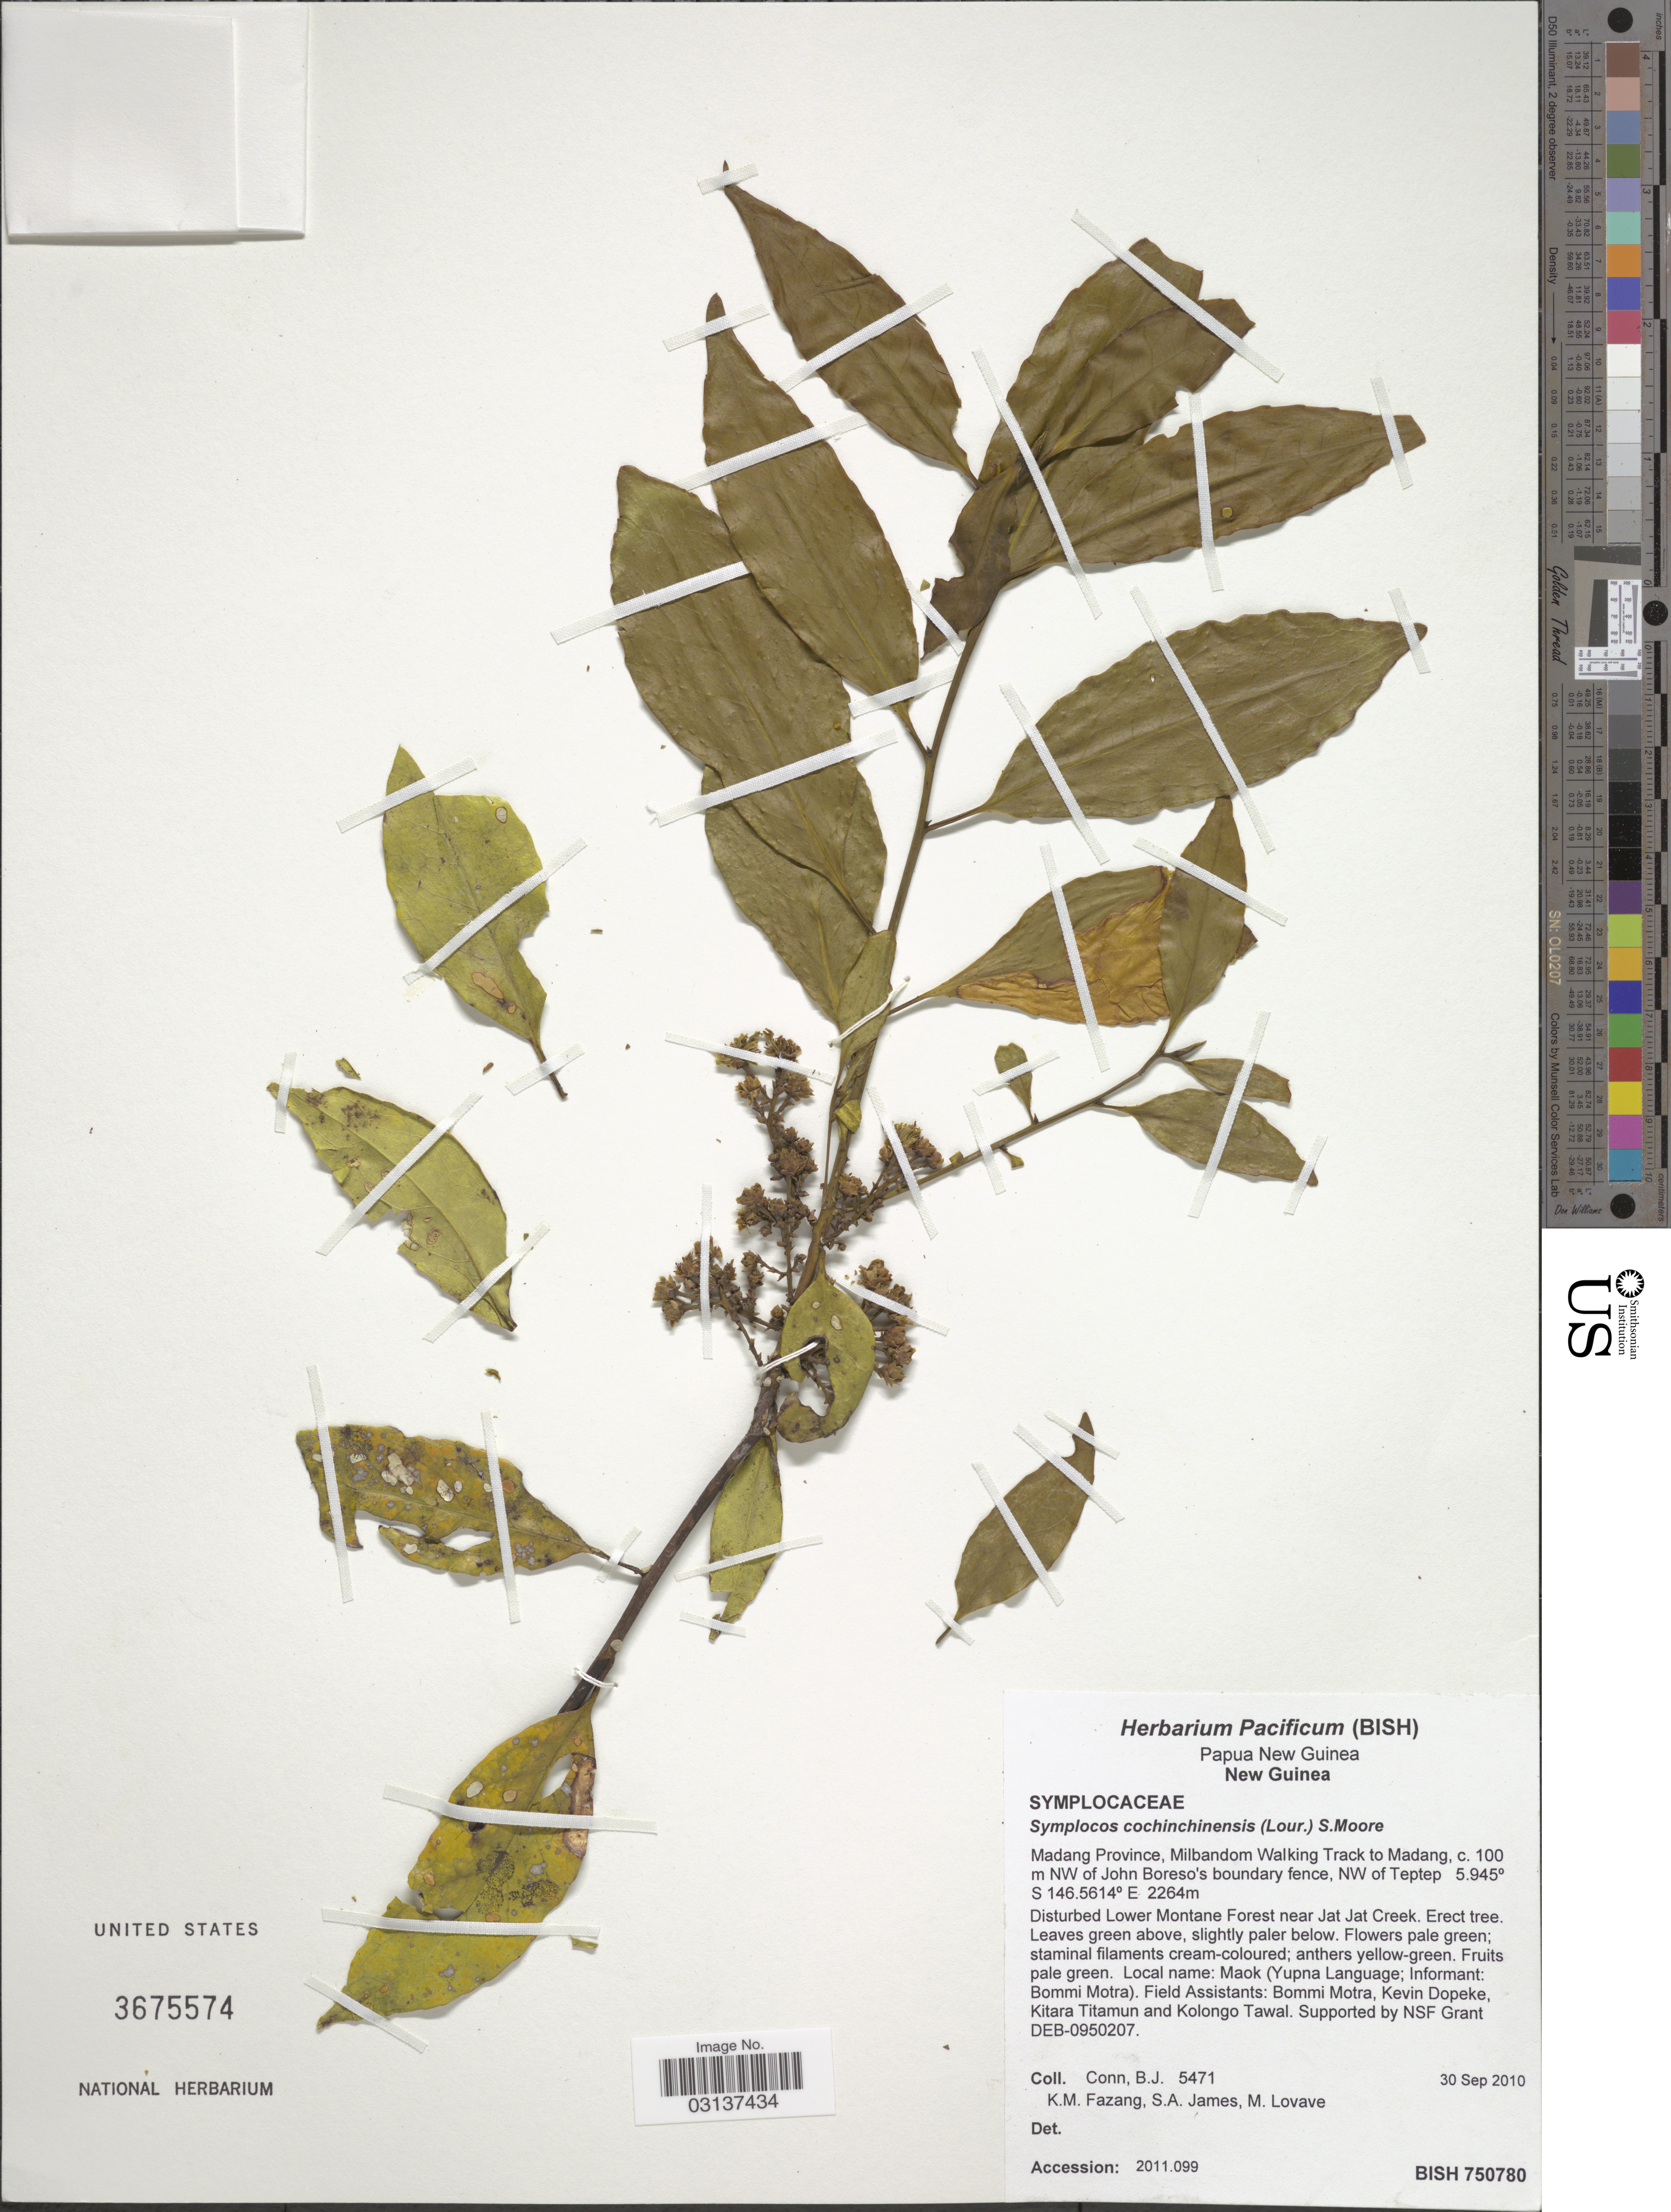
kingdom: Plantae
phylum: Tracheophyta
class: Magnoliopsida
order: Ericales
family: Symplocaceae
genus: Symplocos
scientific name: Symplocos cochinchinensis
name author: (Lour.) S. Moore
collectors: B. Conn, K. Fazang, S. James & M. Lovave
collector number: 5471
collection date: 2010-09-30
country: Papua New Guinea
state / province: Madang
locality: New Guinea, Milbandom Walking Track to Madang, c. 100 m NW of John Boreso's boundary fence, NW of Teptep. Disturbed Lower Montane Forest near Jat Jat Creek.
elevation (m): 2264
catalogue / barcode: US 3675574